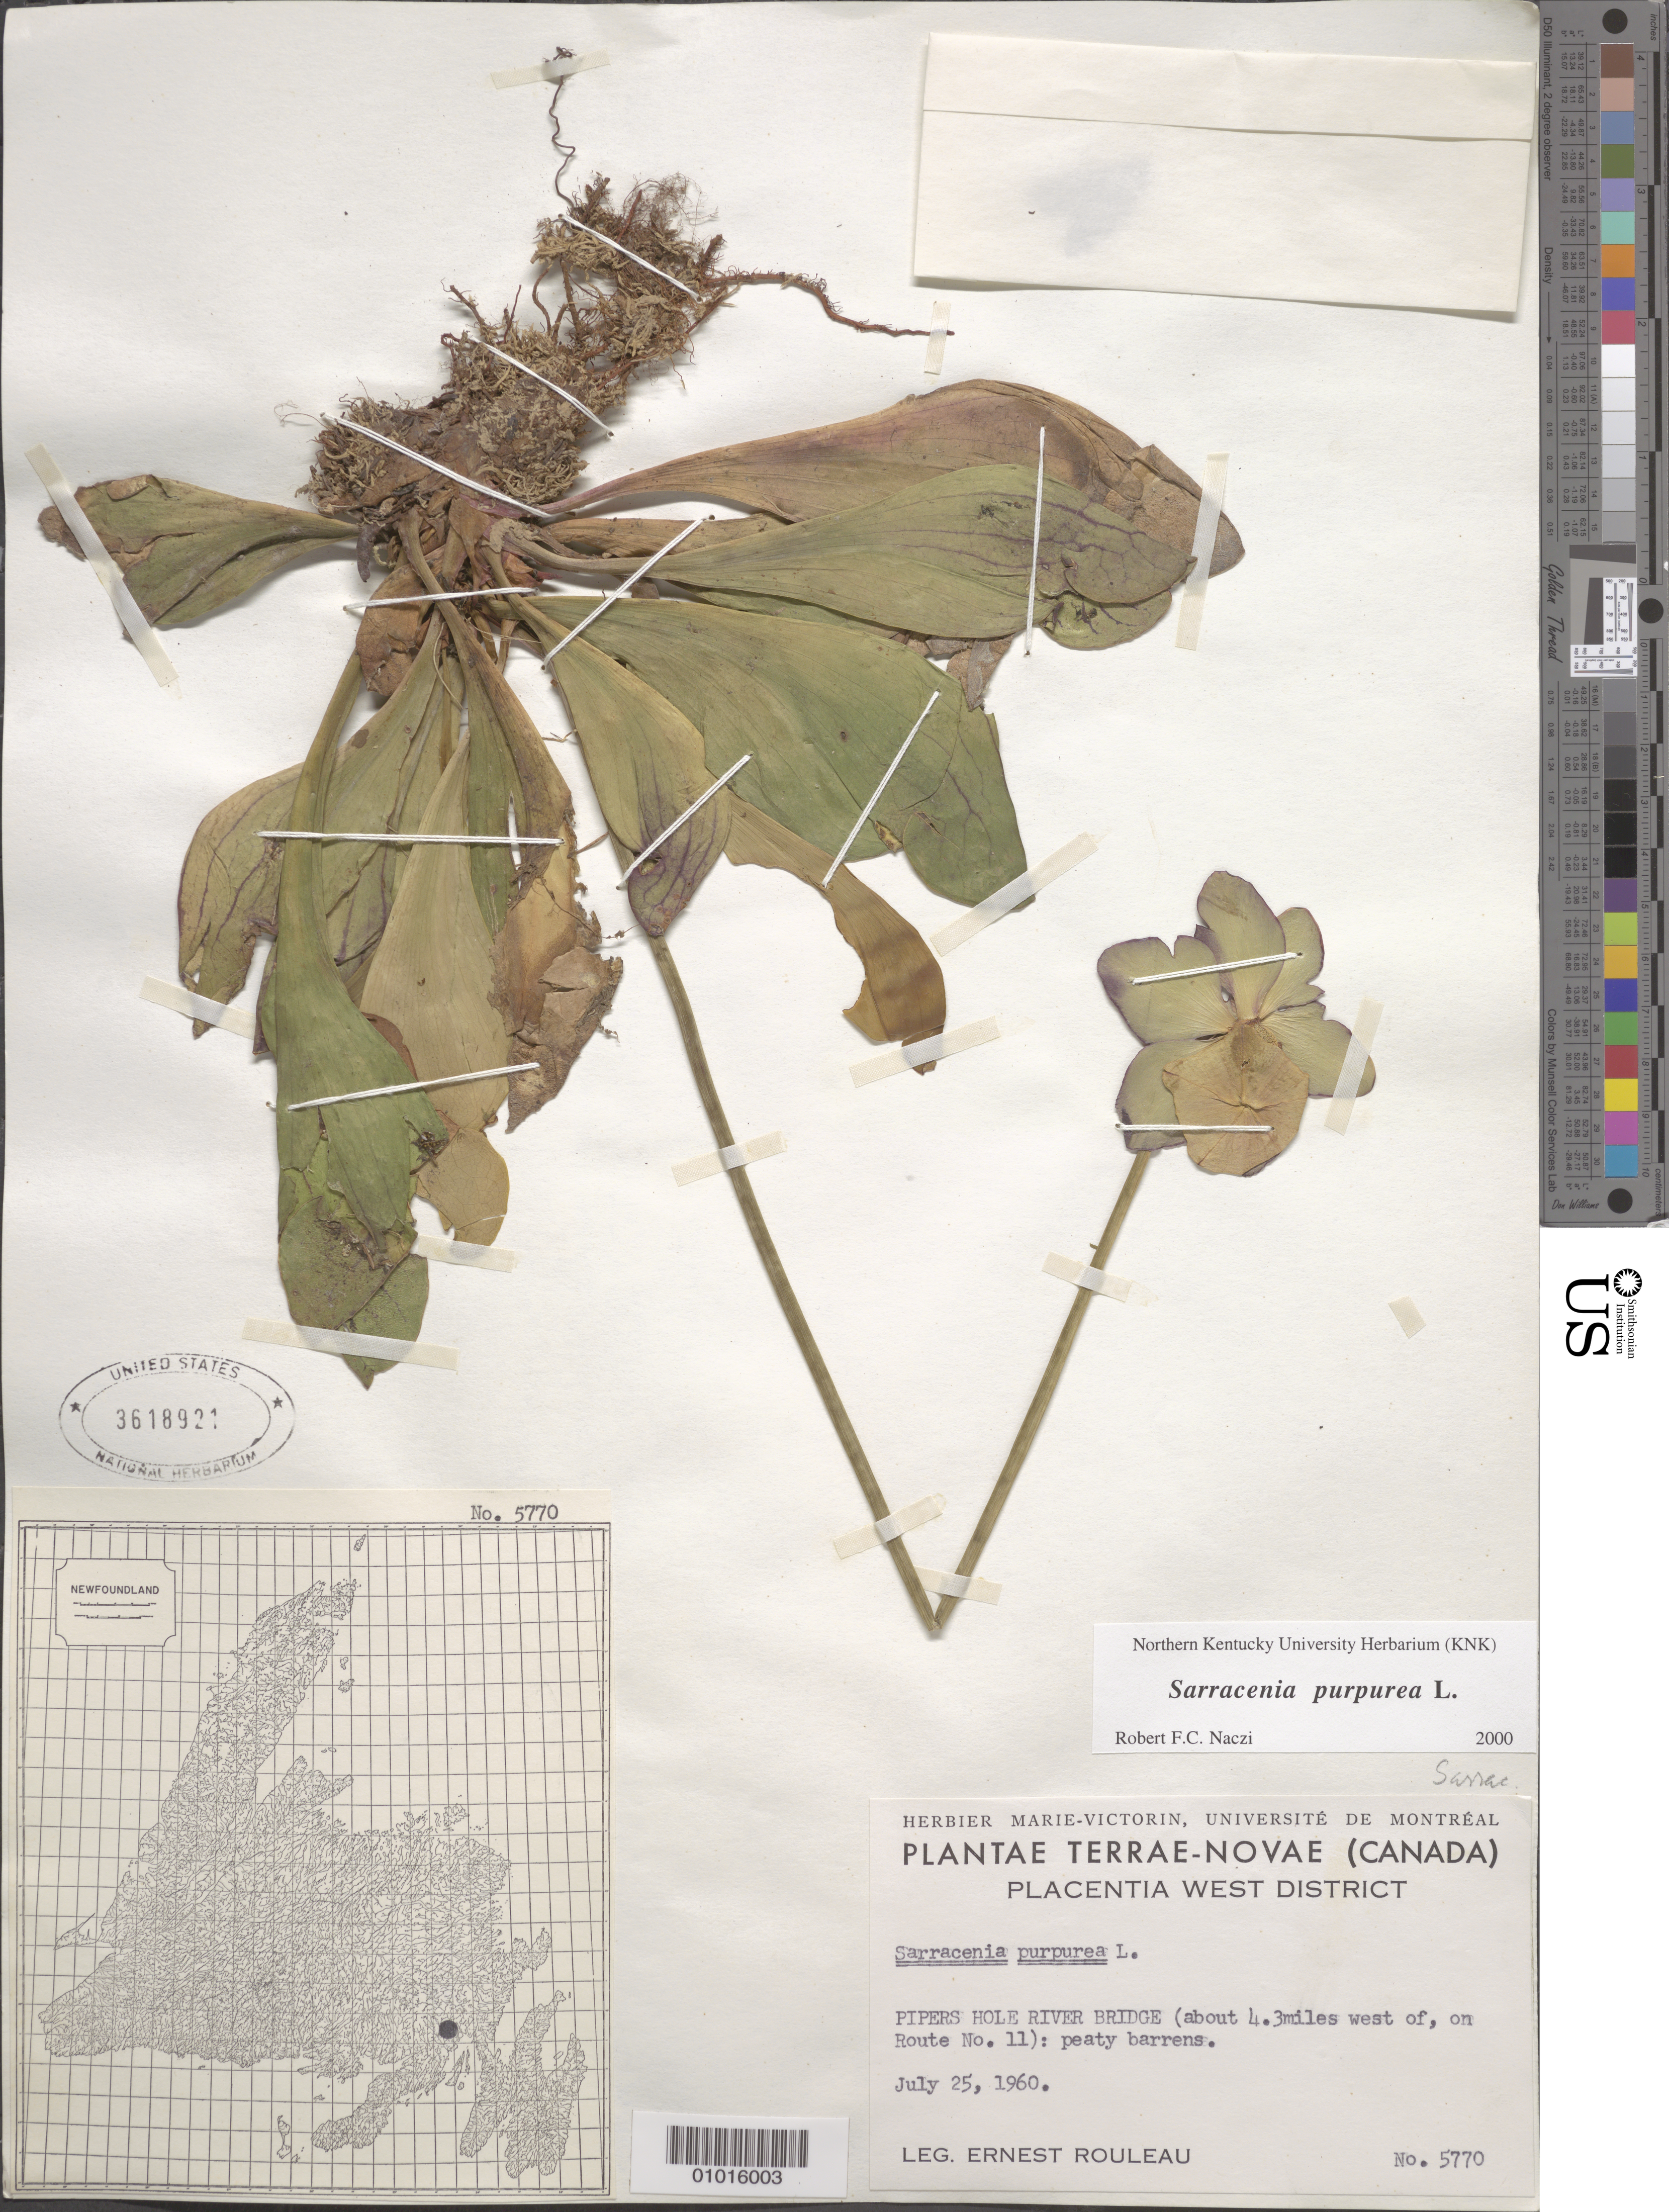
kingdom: Plantae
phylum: Tracheophyta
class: Magnoliopsida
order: Ericales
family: Sarraceniaceae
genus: Sarracenia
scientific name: Sarracenia purpurea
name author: L.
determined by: Naczi, R. F. C.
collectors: E. Rouleau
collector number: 5770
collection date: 1960-07-25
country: Canada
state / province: Newfoundland and Labrador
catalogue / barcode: US 3618921